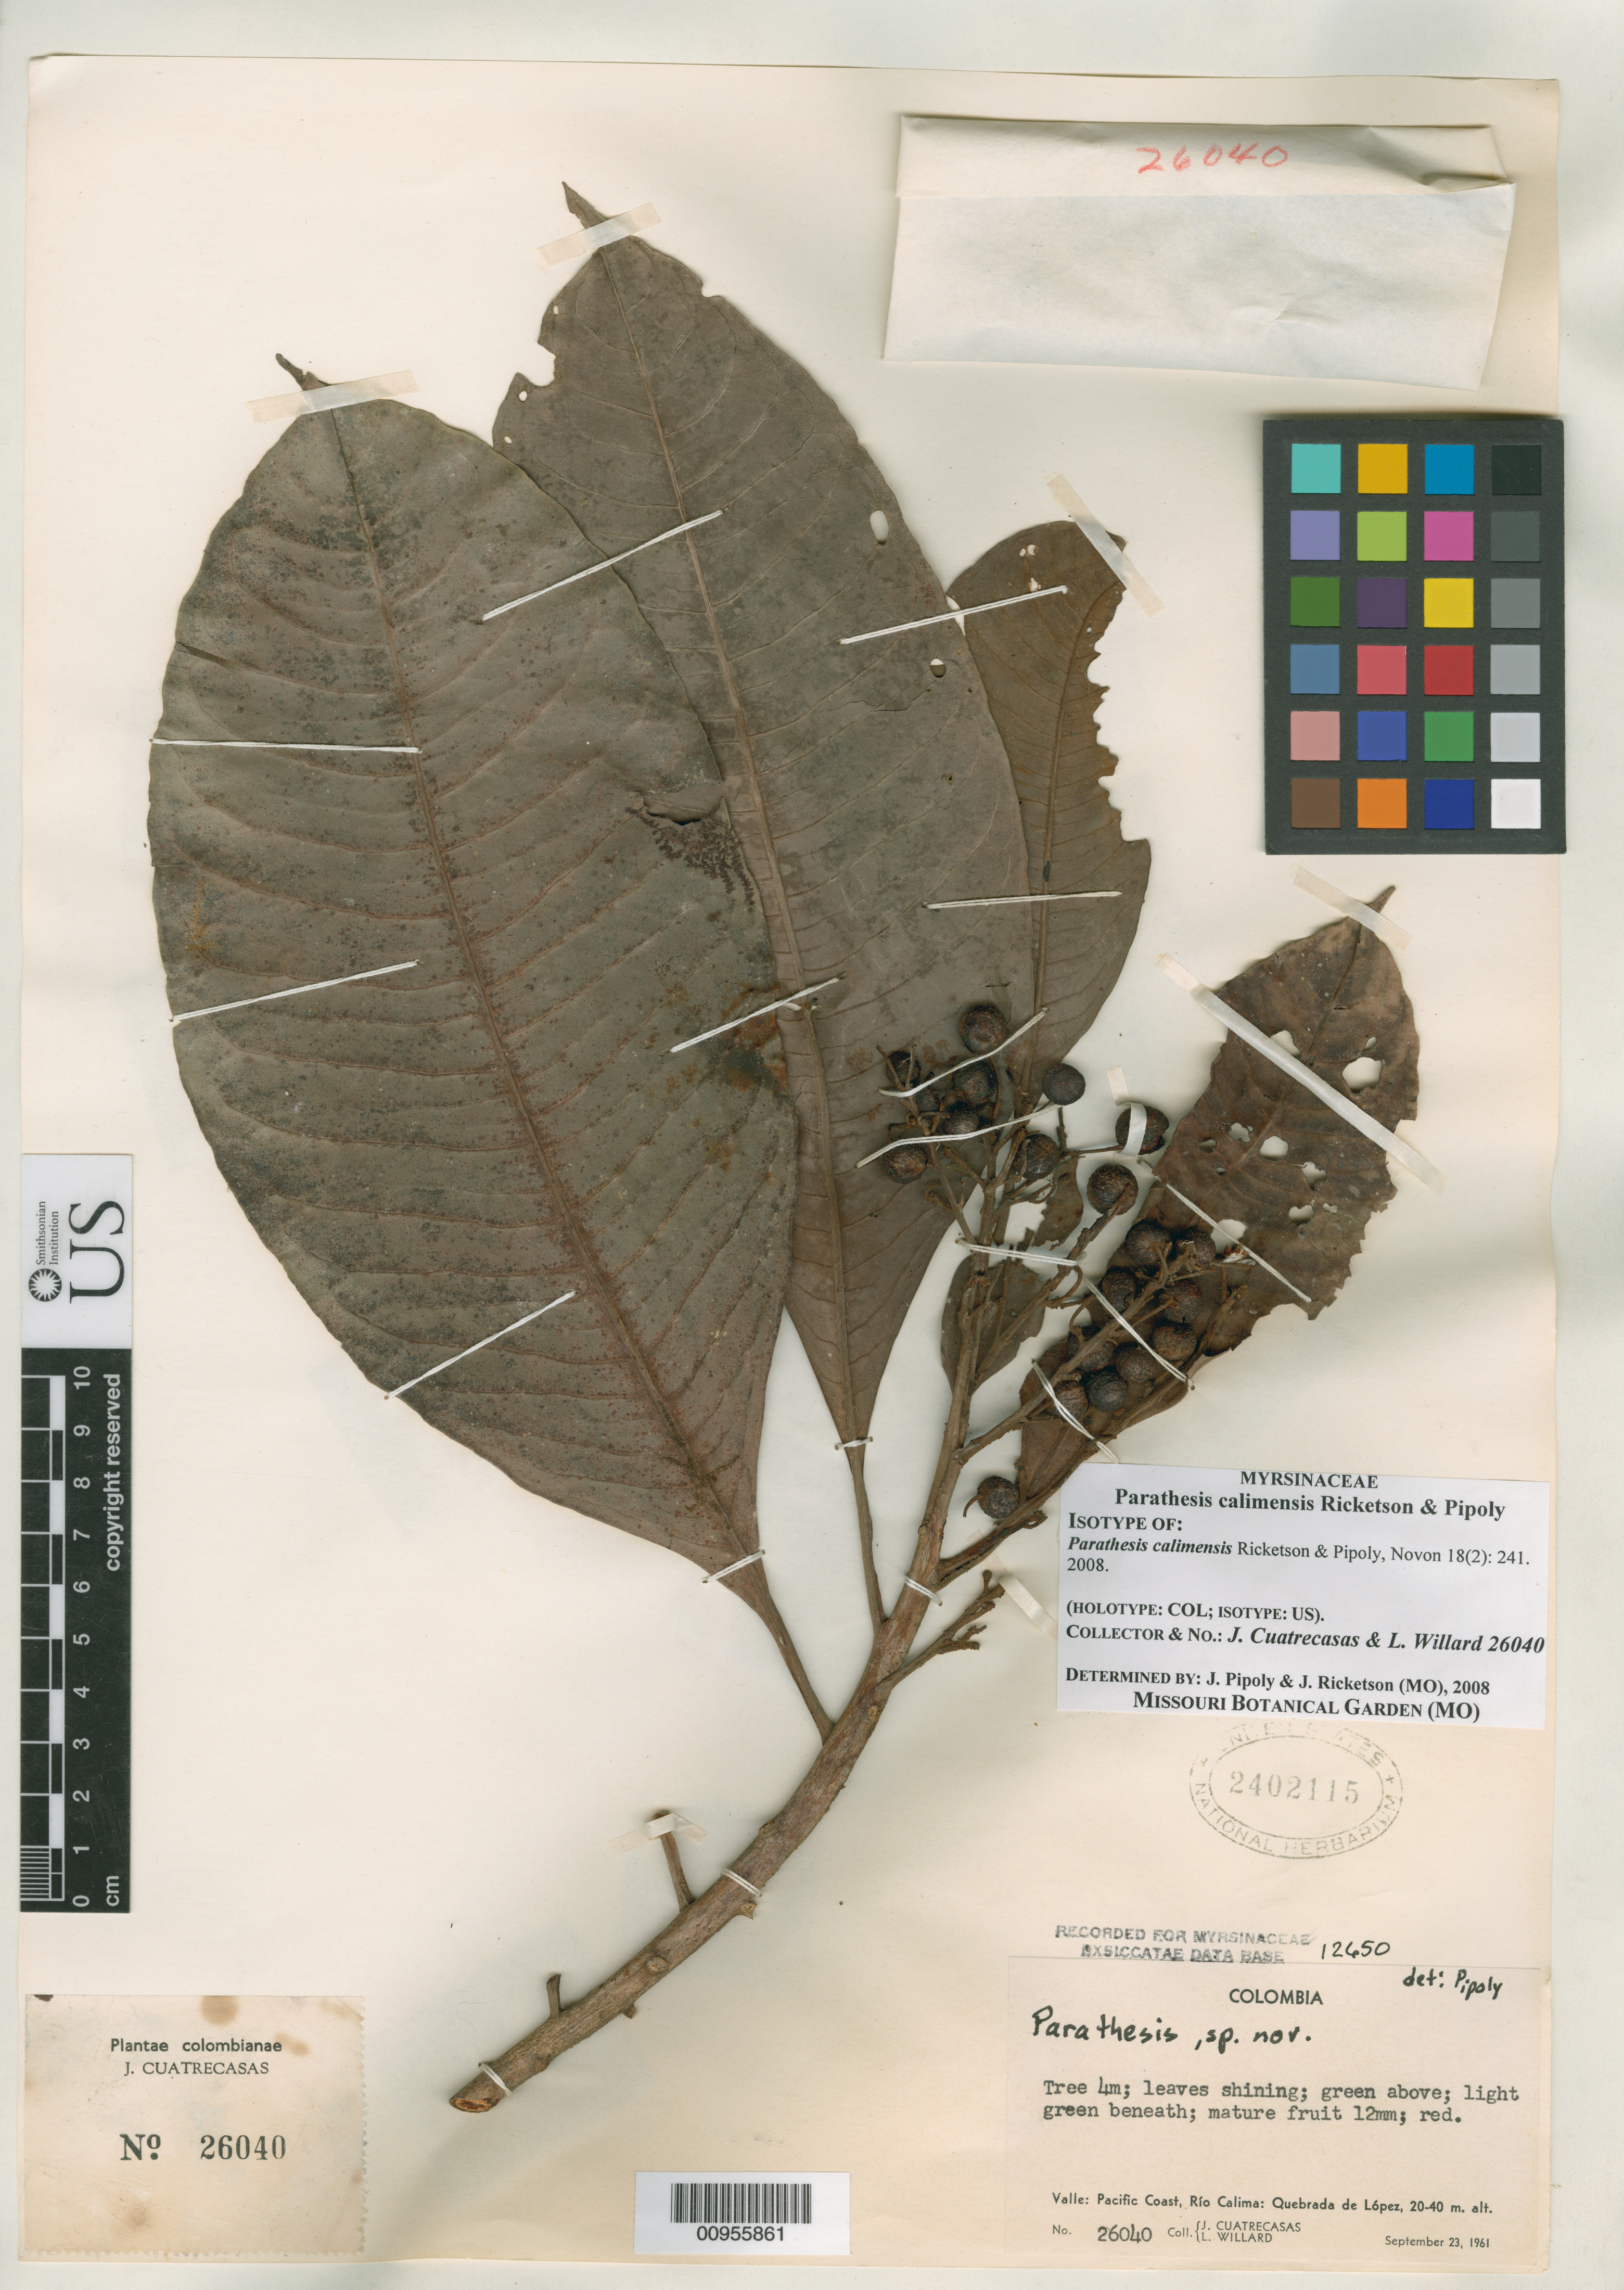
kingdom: Plantae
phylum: Tracheophyta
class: Magnoliopsida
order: Ericales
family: Primulaceae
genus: Parathesis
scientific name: Parathesis calimensis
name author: Ricketson & Pipoly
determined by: Pipoly, J. J.; Ricketson, J. M.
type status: Isotype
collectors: J. Cuatrecasas & L. Willard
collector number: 26040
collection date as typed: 23 Sep 1961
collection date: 1961-09-23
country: Colombia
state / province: Valle del Cauca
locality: Valle: Pacific Coast, Río Calima; Quebrada de López.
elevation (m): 20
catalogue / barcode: US 2402115